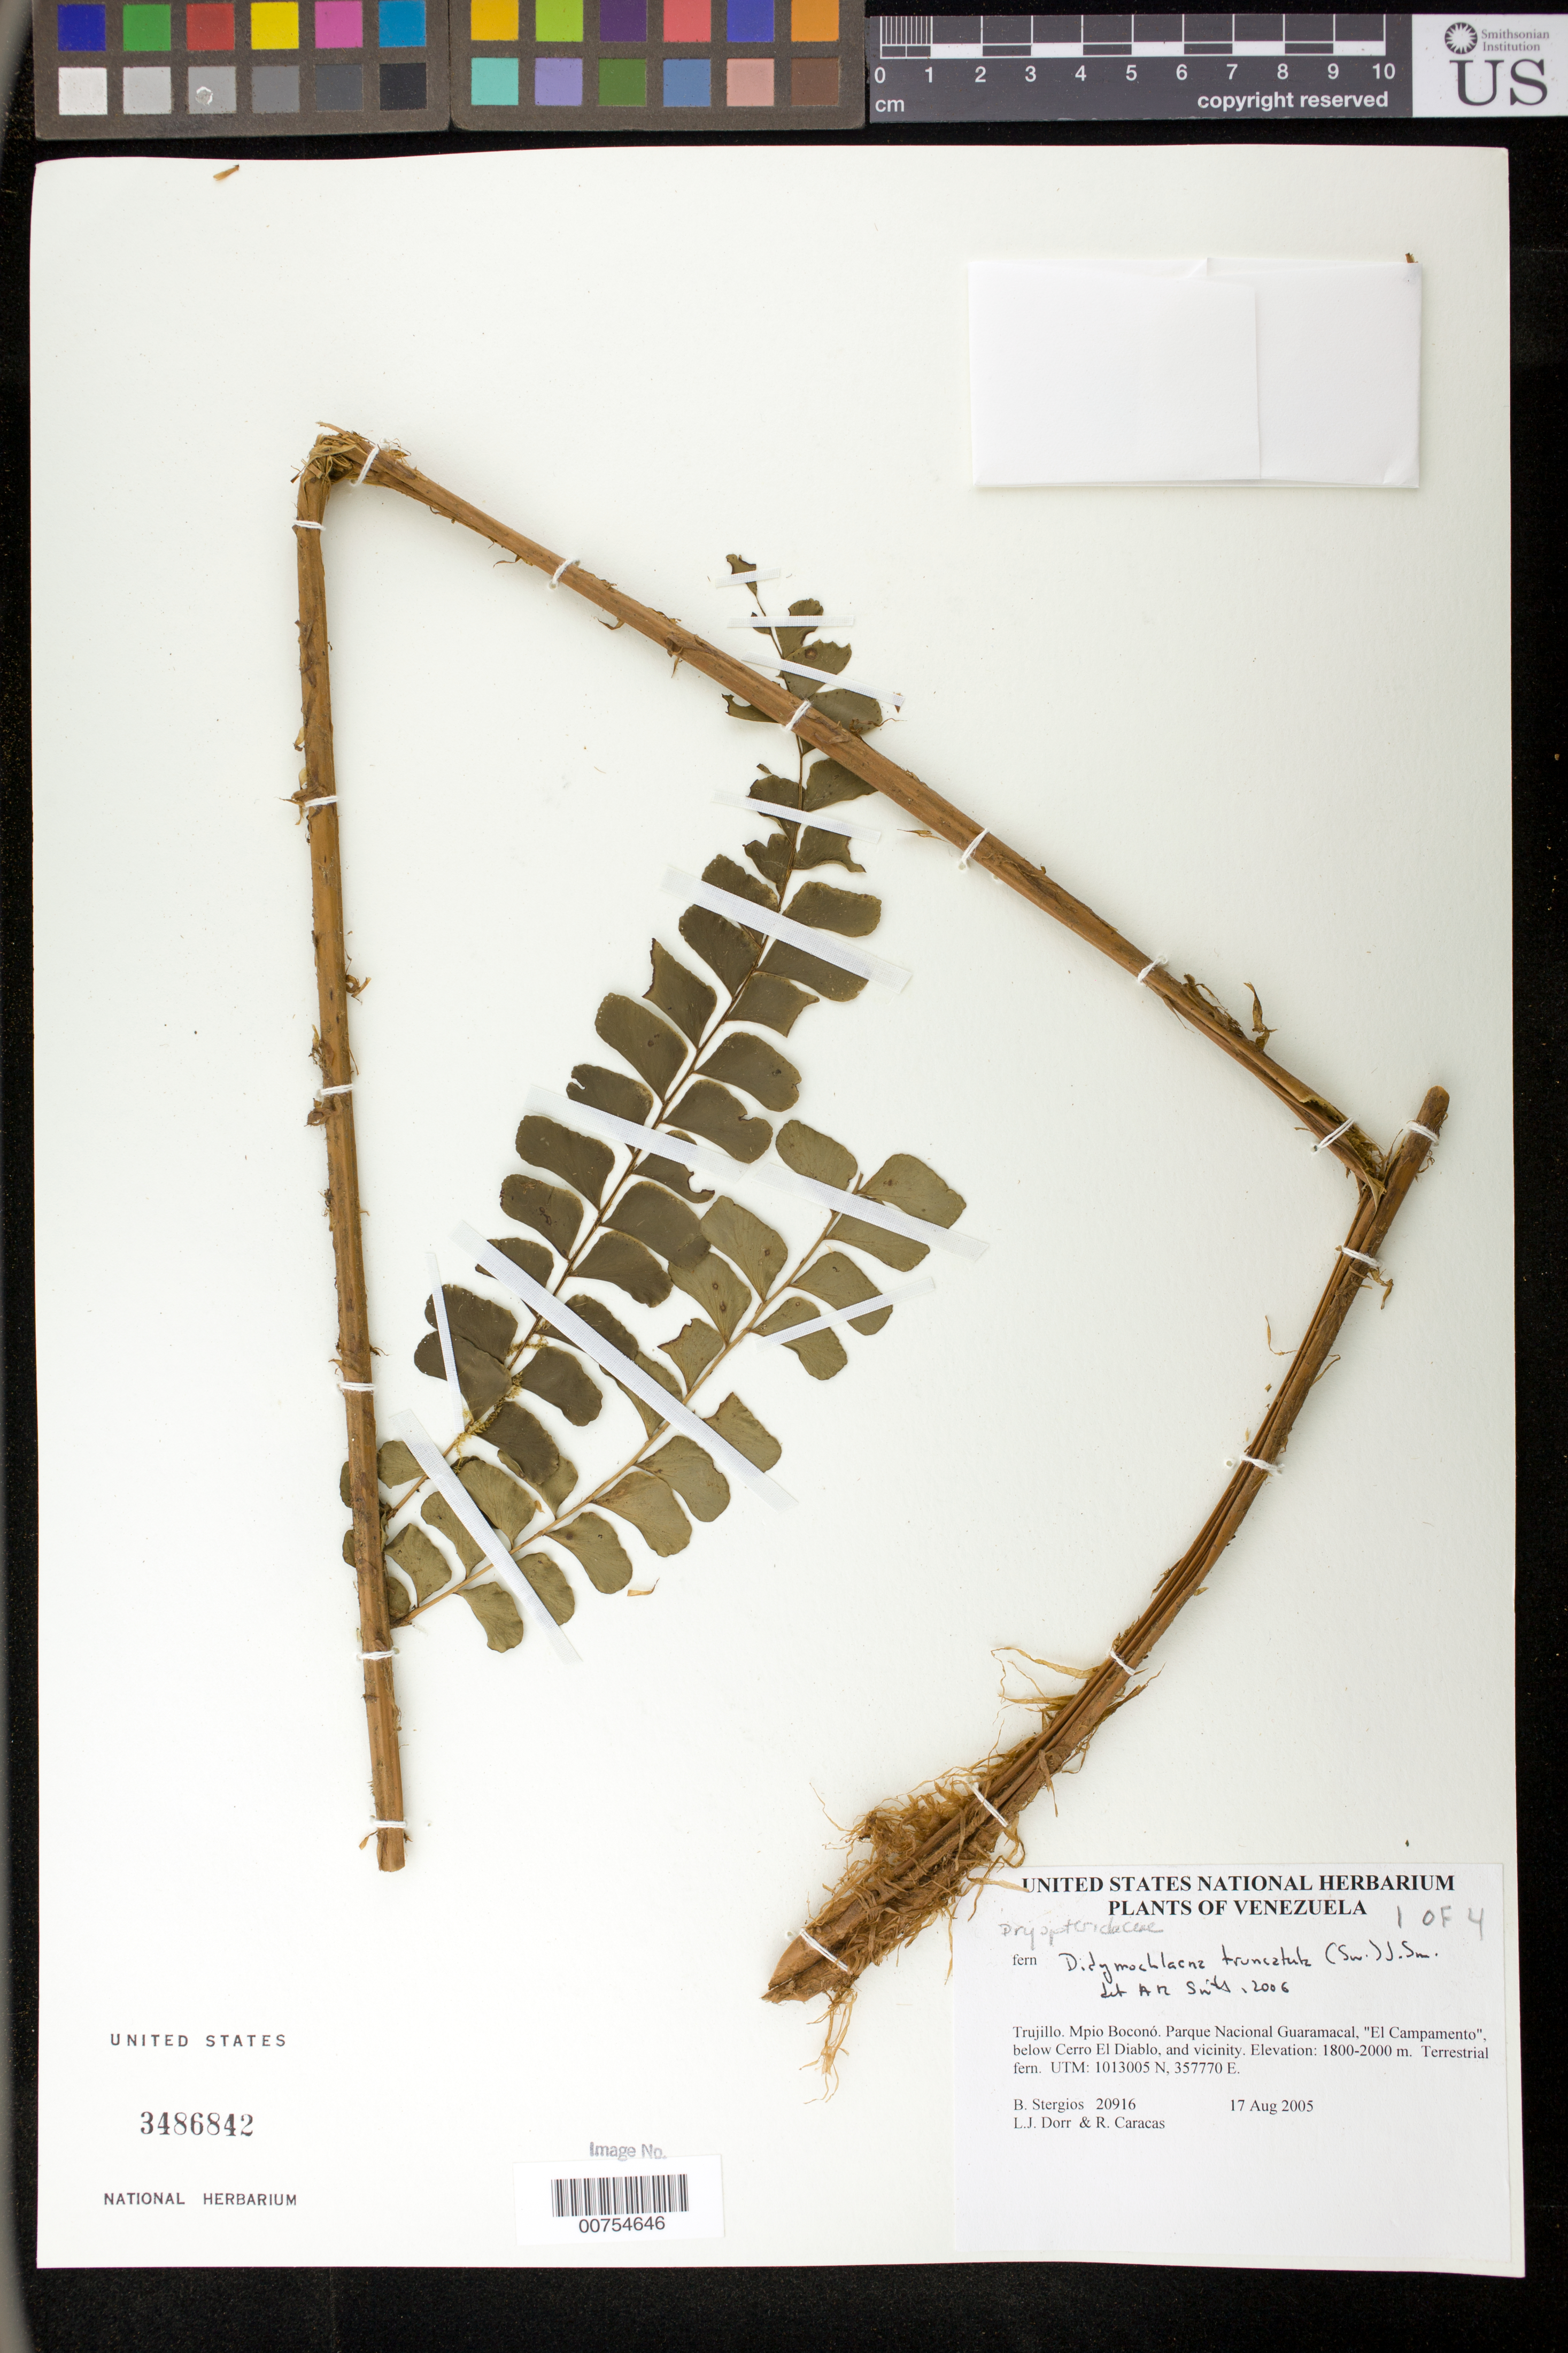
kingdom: Plantae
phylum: Tracheophyta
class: Polypodiopsida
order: Polypodiales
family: Didymochlaenaceae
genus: Didymochlaena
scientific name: Didymochlaena truncatula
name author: (Sw.) J. Sm.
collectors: B. G. Stergios, L. J. Dorr & R. Caracas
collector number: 20916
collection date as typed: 17 Aug 2005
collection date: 2005-08-17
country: Venezuela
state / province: Trujillo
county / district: Boconó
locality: Parque Nacional Guaramacal, "El Campamento", below Cerro El Diablo, and vicinity.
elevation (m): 1800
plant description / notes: PORT, US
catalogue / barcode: US 3486842